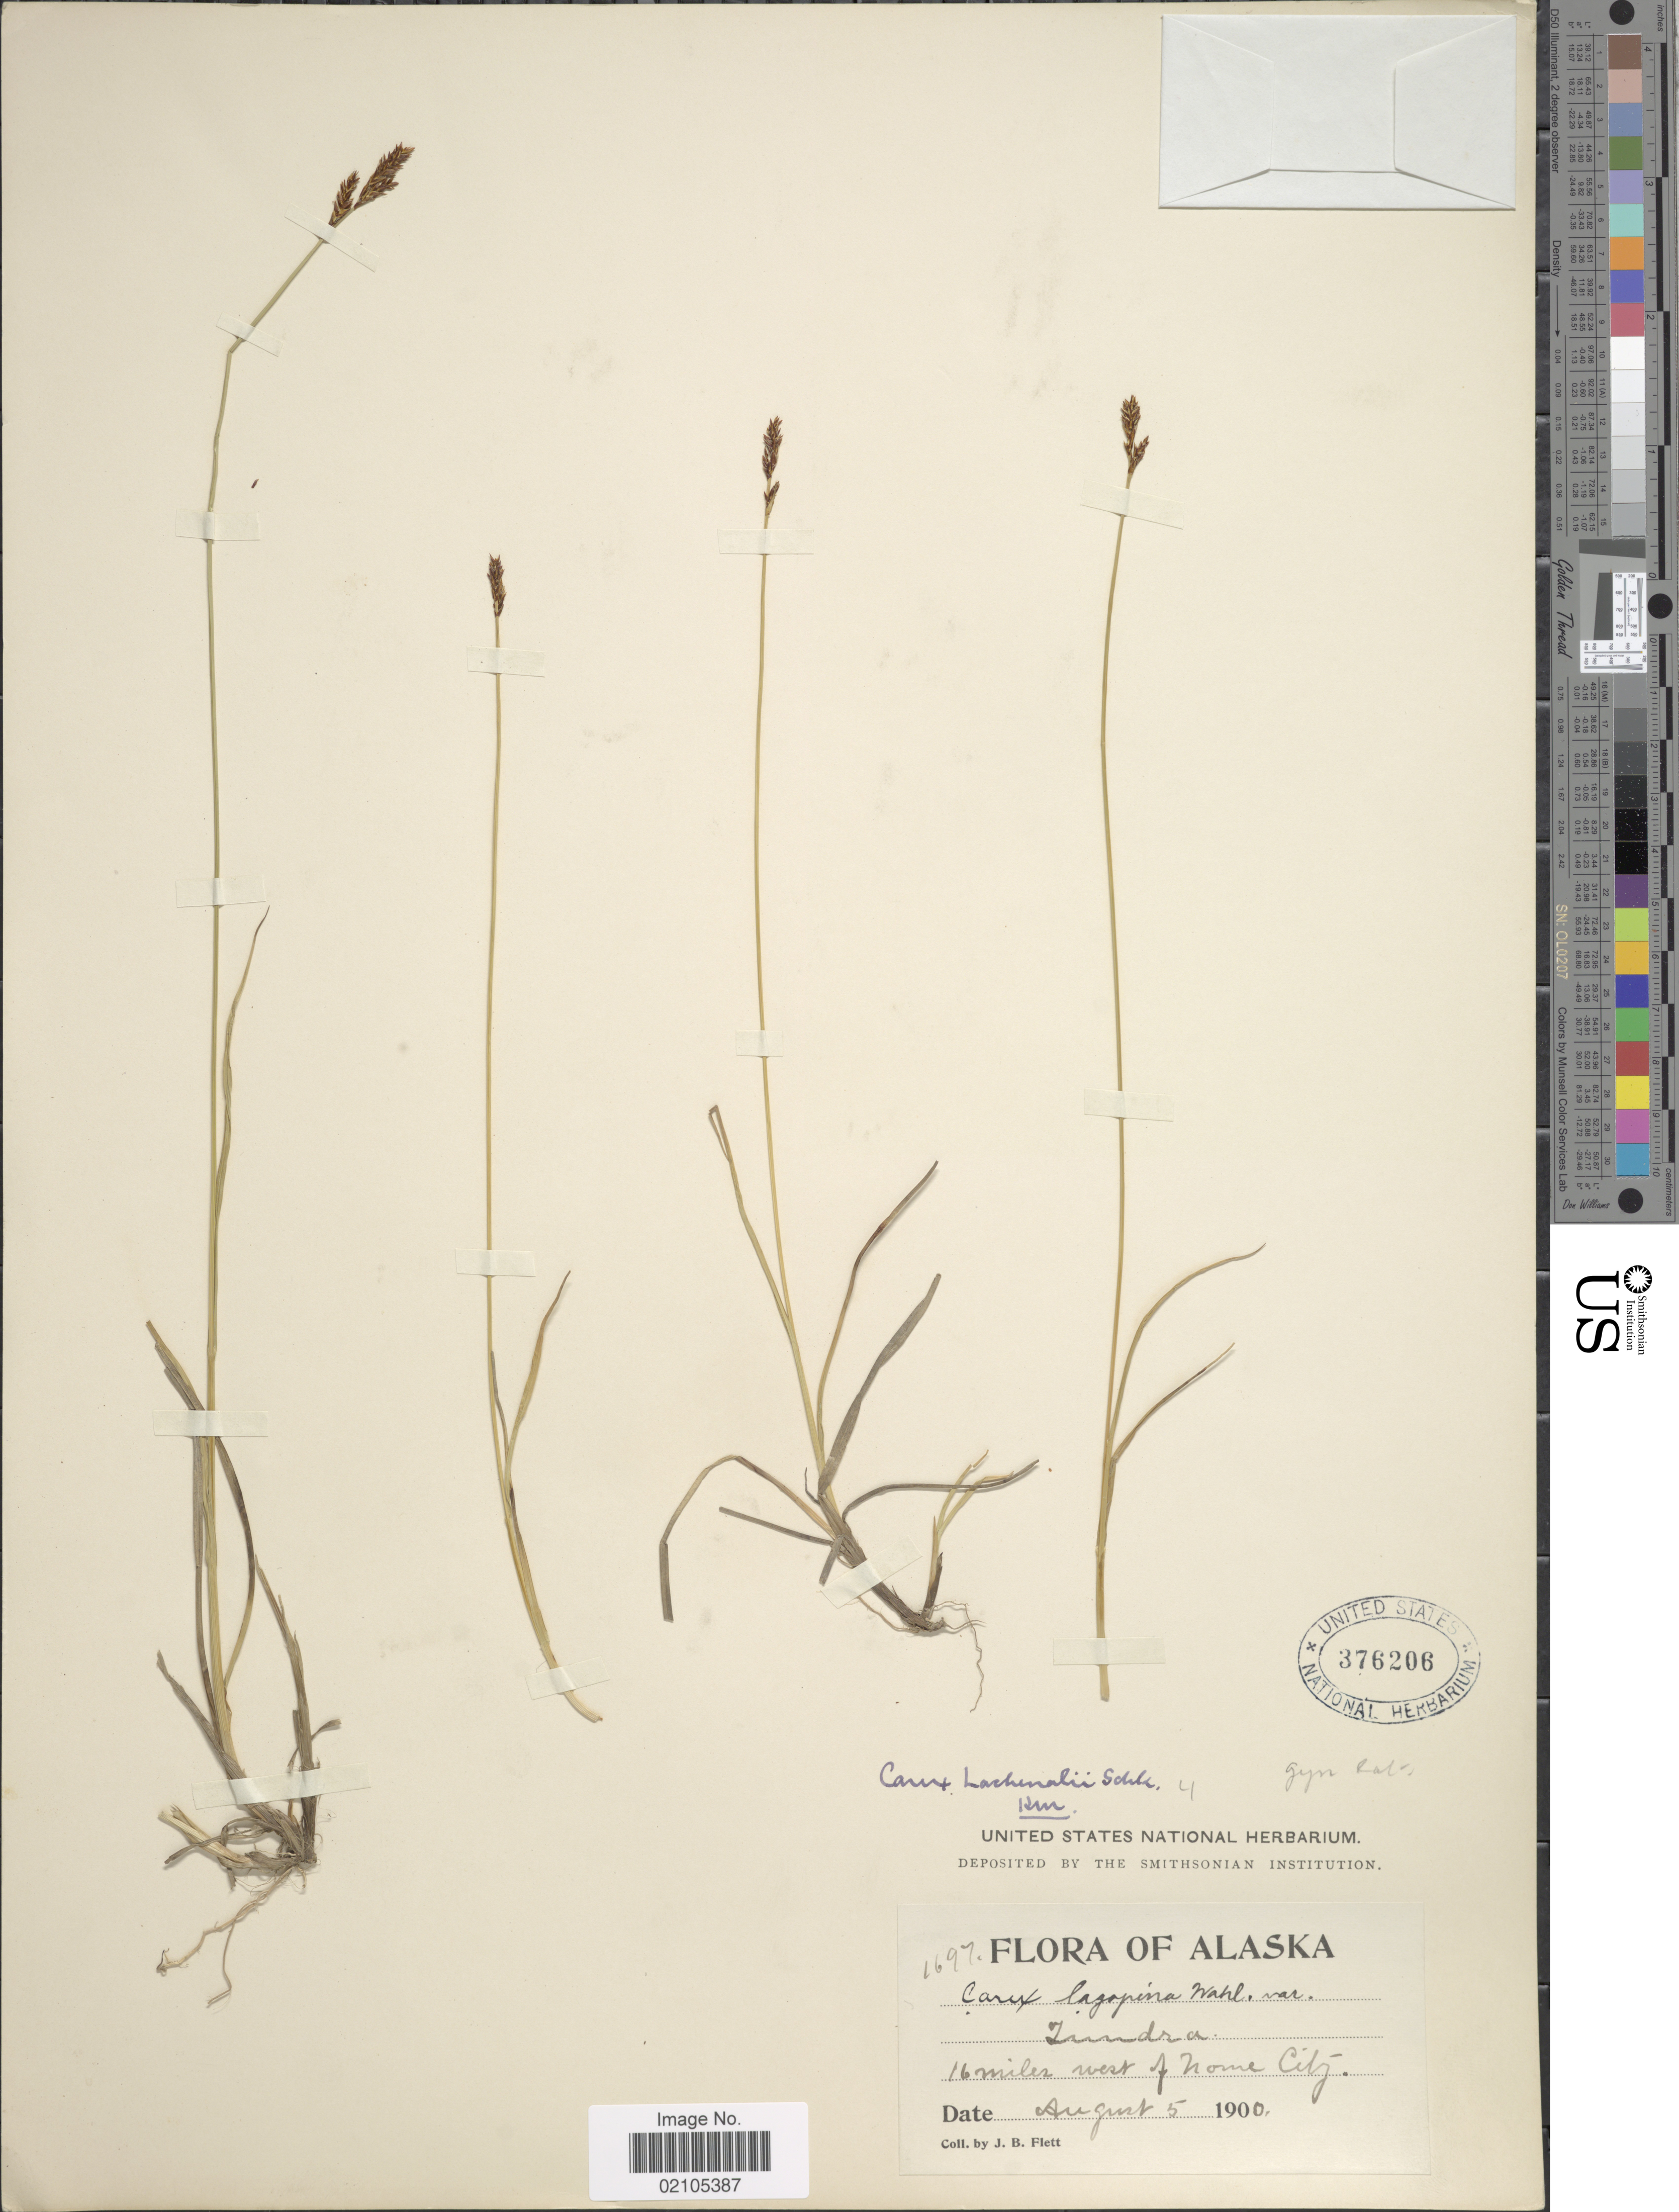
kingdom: Plantae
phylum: Tracheophyta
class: Liliopsida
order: Poales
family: Cyperaceae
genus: Carex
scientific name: Carex lachenalii subsp. lachenalii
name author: Schkuhr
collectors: J. Flett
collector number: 1697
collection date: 1900-08-05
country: United States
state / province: Alaska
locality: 16 miles west of Nome City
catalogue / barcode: US 376206